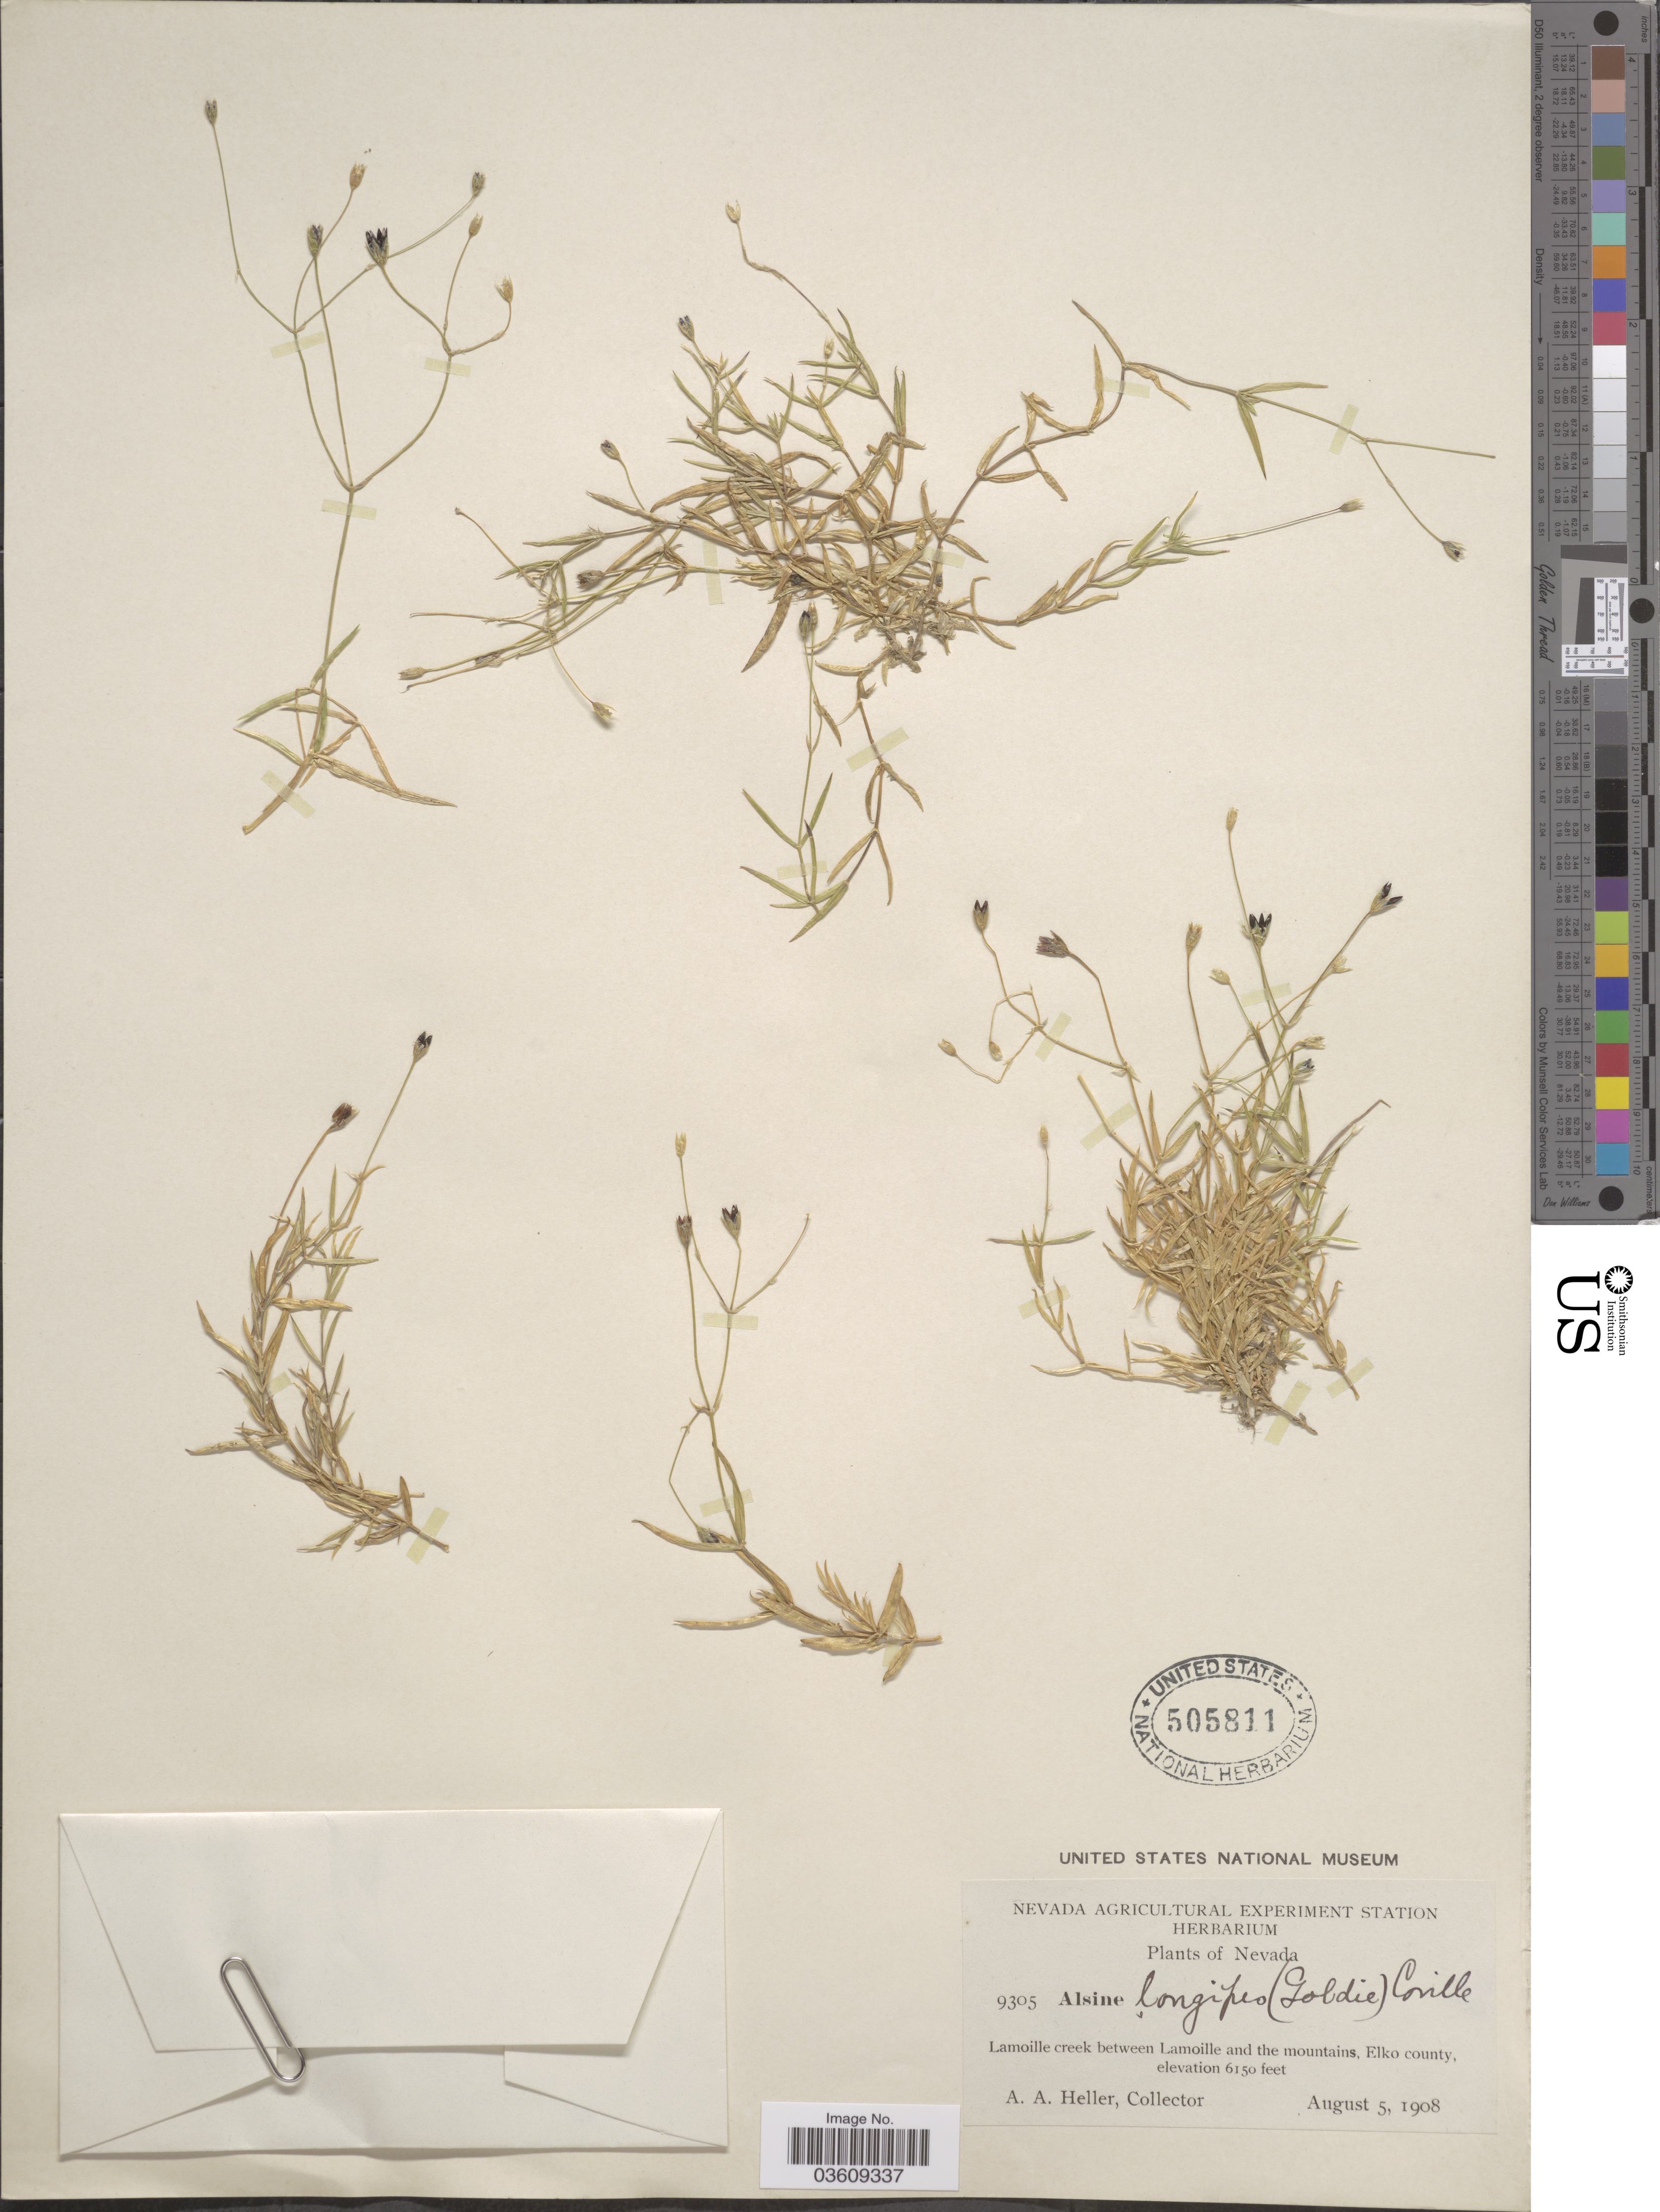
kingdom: Plantae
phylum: Tracheophyta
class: Magnoliopsida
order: Caryophyllales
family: Caryophyllaceae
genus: Stellaria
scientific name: Stellaria strictiflora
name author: J.M. Macoun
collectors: A. A. Heller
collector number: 9305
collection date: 1908-08-05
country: United States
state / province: Nevada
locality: Lamoille creek between Lamoille and the mountains, Elko county.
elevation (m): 1875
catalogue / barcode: US 505811